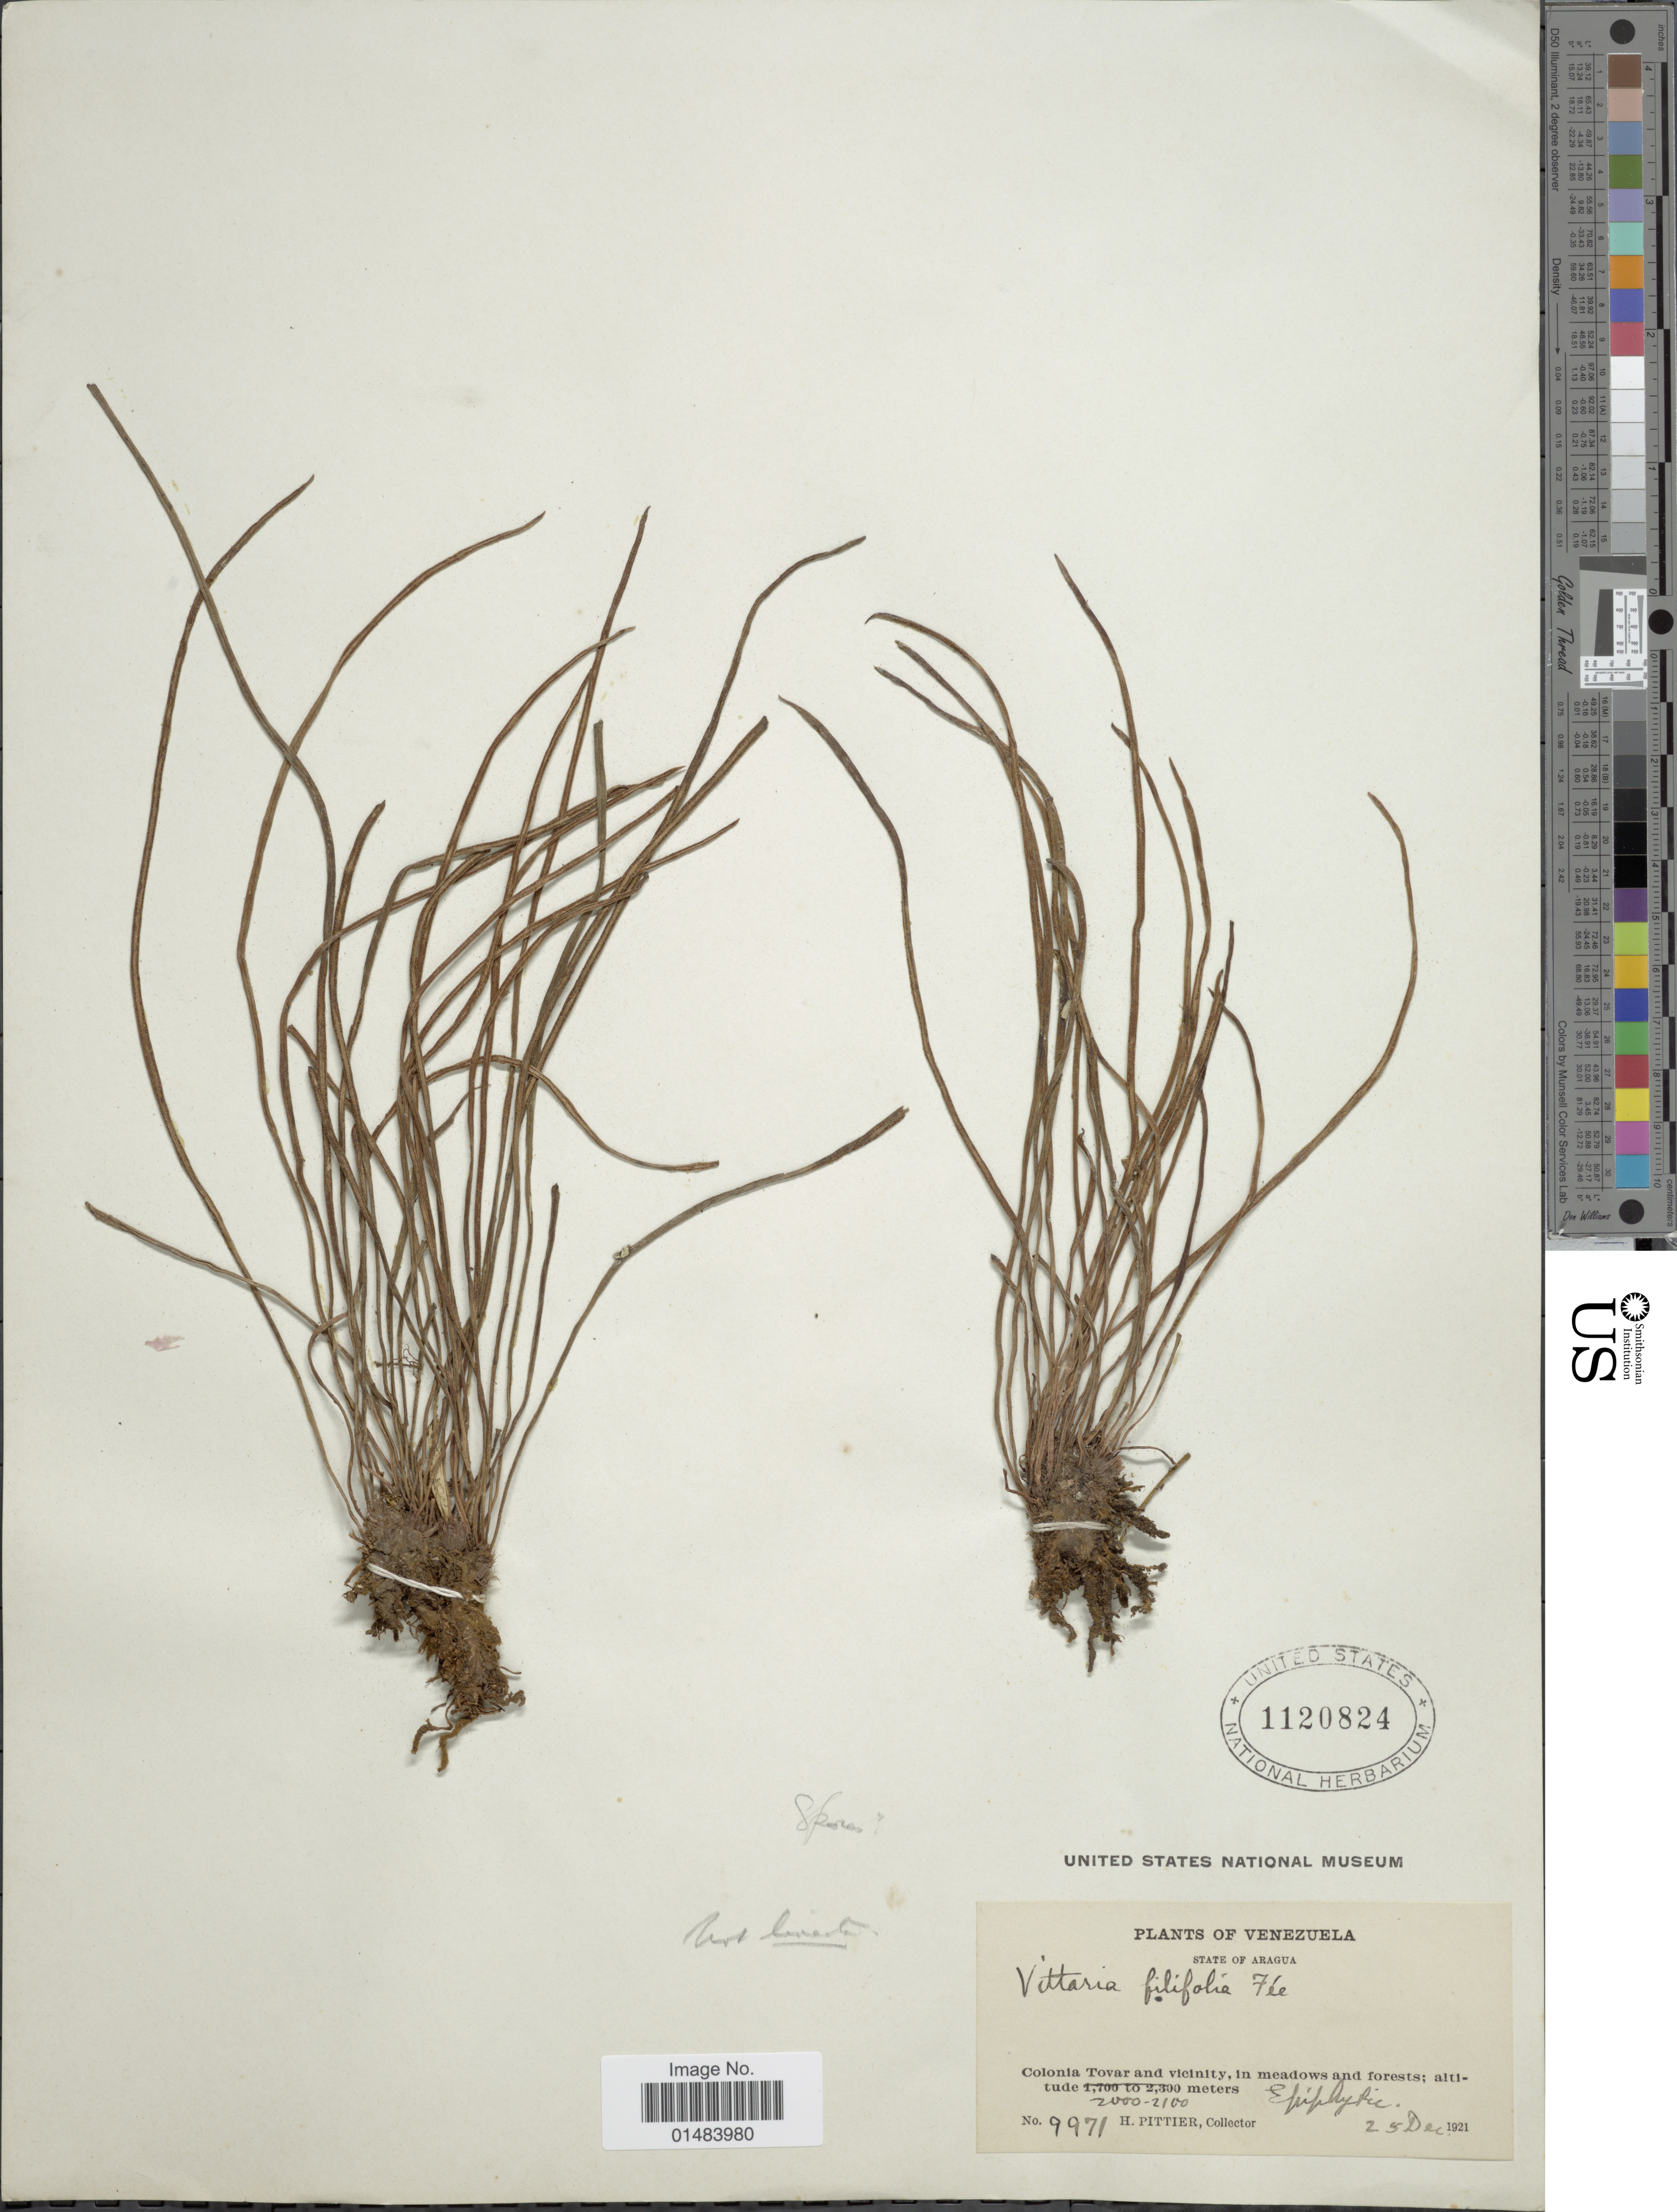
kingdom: Plantae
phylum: Tracheophyta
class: Polypodiopsida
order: Polypodiales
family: Pteridaceae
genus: Vittaria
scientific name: Vittaria graminifolia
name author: Kaulf.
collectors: H. F. Pittier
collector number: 9971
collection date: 1921-12-25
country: Venezuela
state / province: Aragua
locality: Venezuela, Colonia Tovar and vicinity.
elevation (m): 2000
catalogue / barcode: US 1120824